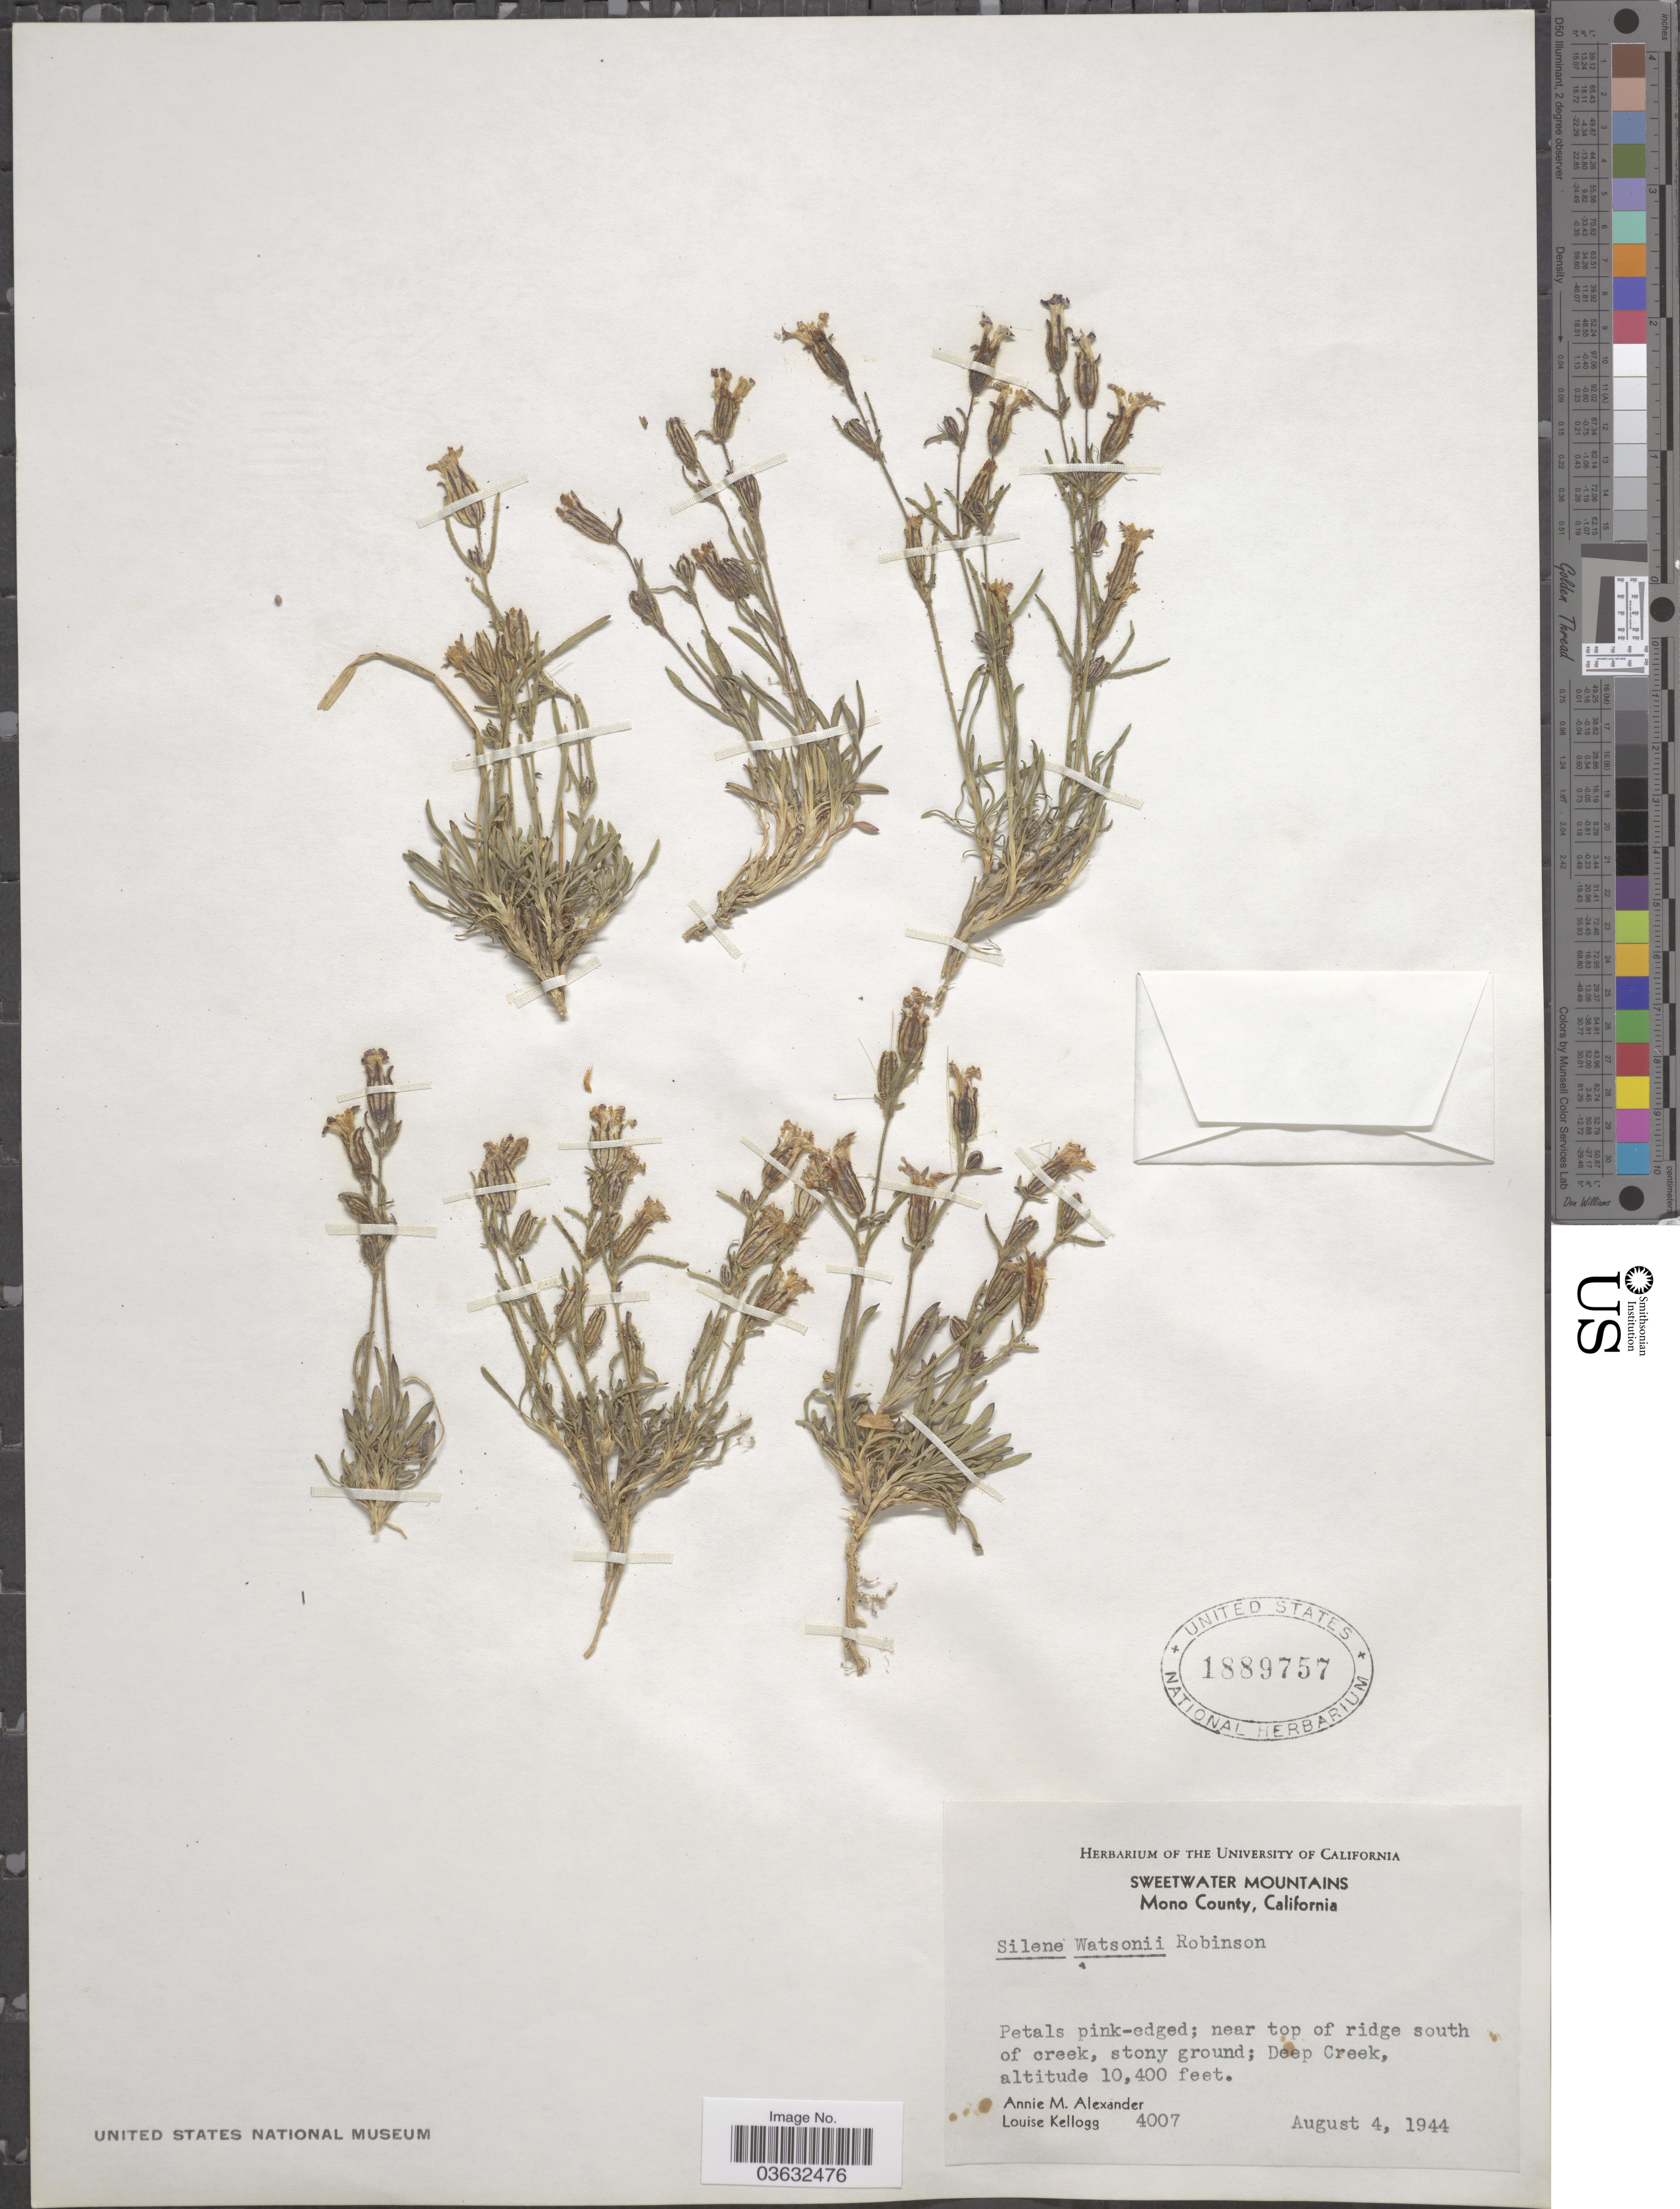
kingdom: Plantae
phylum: Tracheophyta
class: Magnoliopsida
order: Caryophyllales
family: Caryophyllaceae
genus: Silene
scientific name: Silene watsonii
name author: B.L. Rob.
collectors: A. M. Alexander & L. Kellogg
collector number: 4007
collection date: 1944-08-04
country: United States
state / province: California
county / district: Mono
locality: Sweetwater Mountains, Mono County. Near top of ridge south of creek, stony ground; Deep Creek.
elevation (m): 3170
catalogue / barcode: US 1889757